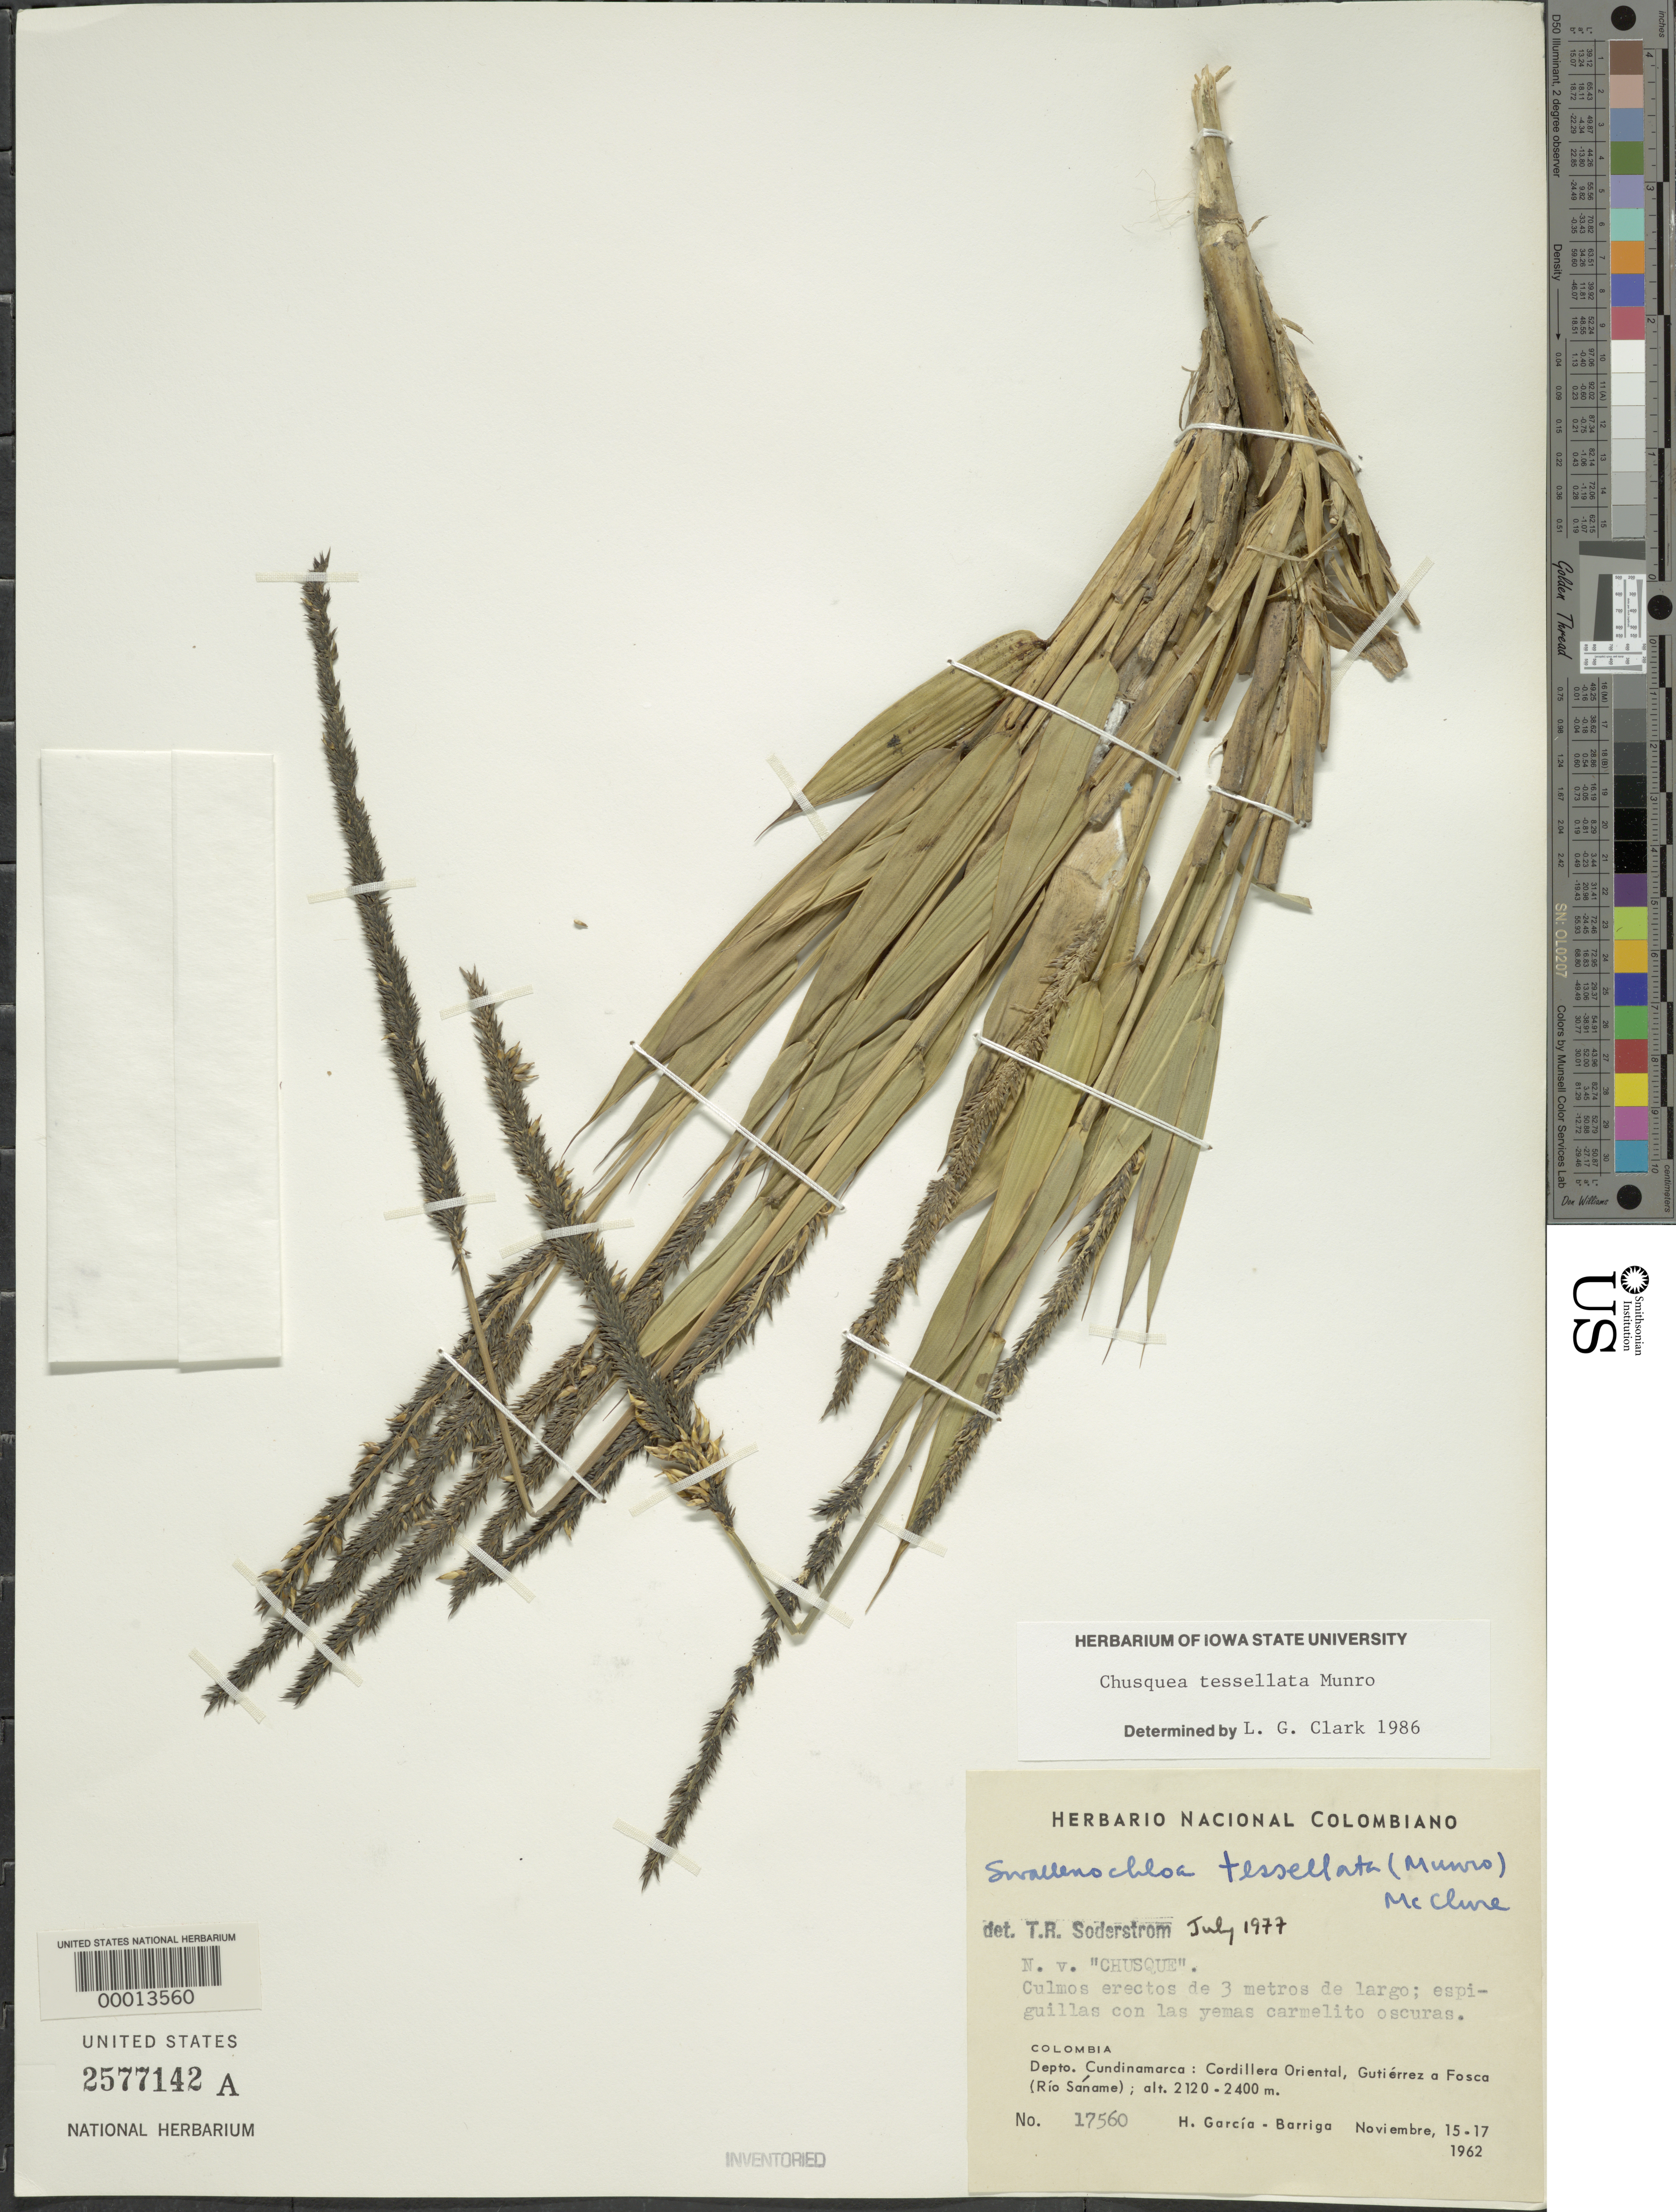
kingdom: Plantae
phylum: Tracheophyta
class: Liliopsida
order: Poales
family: Poaceae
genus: Chusquea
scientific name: Chusquea tessellata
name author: Munro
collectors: H. García Barriga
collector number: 17560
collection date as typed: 15 Nov 1962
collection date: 1962-11-15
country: Colombia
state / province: Cundinamarca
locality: Gutierrez a Fosca, Rio Saname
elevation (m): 2120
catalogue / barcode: US 2577142A